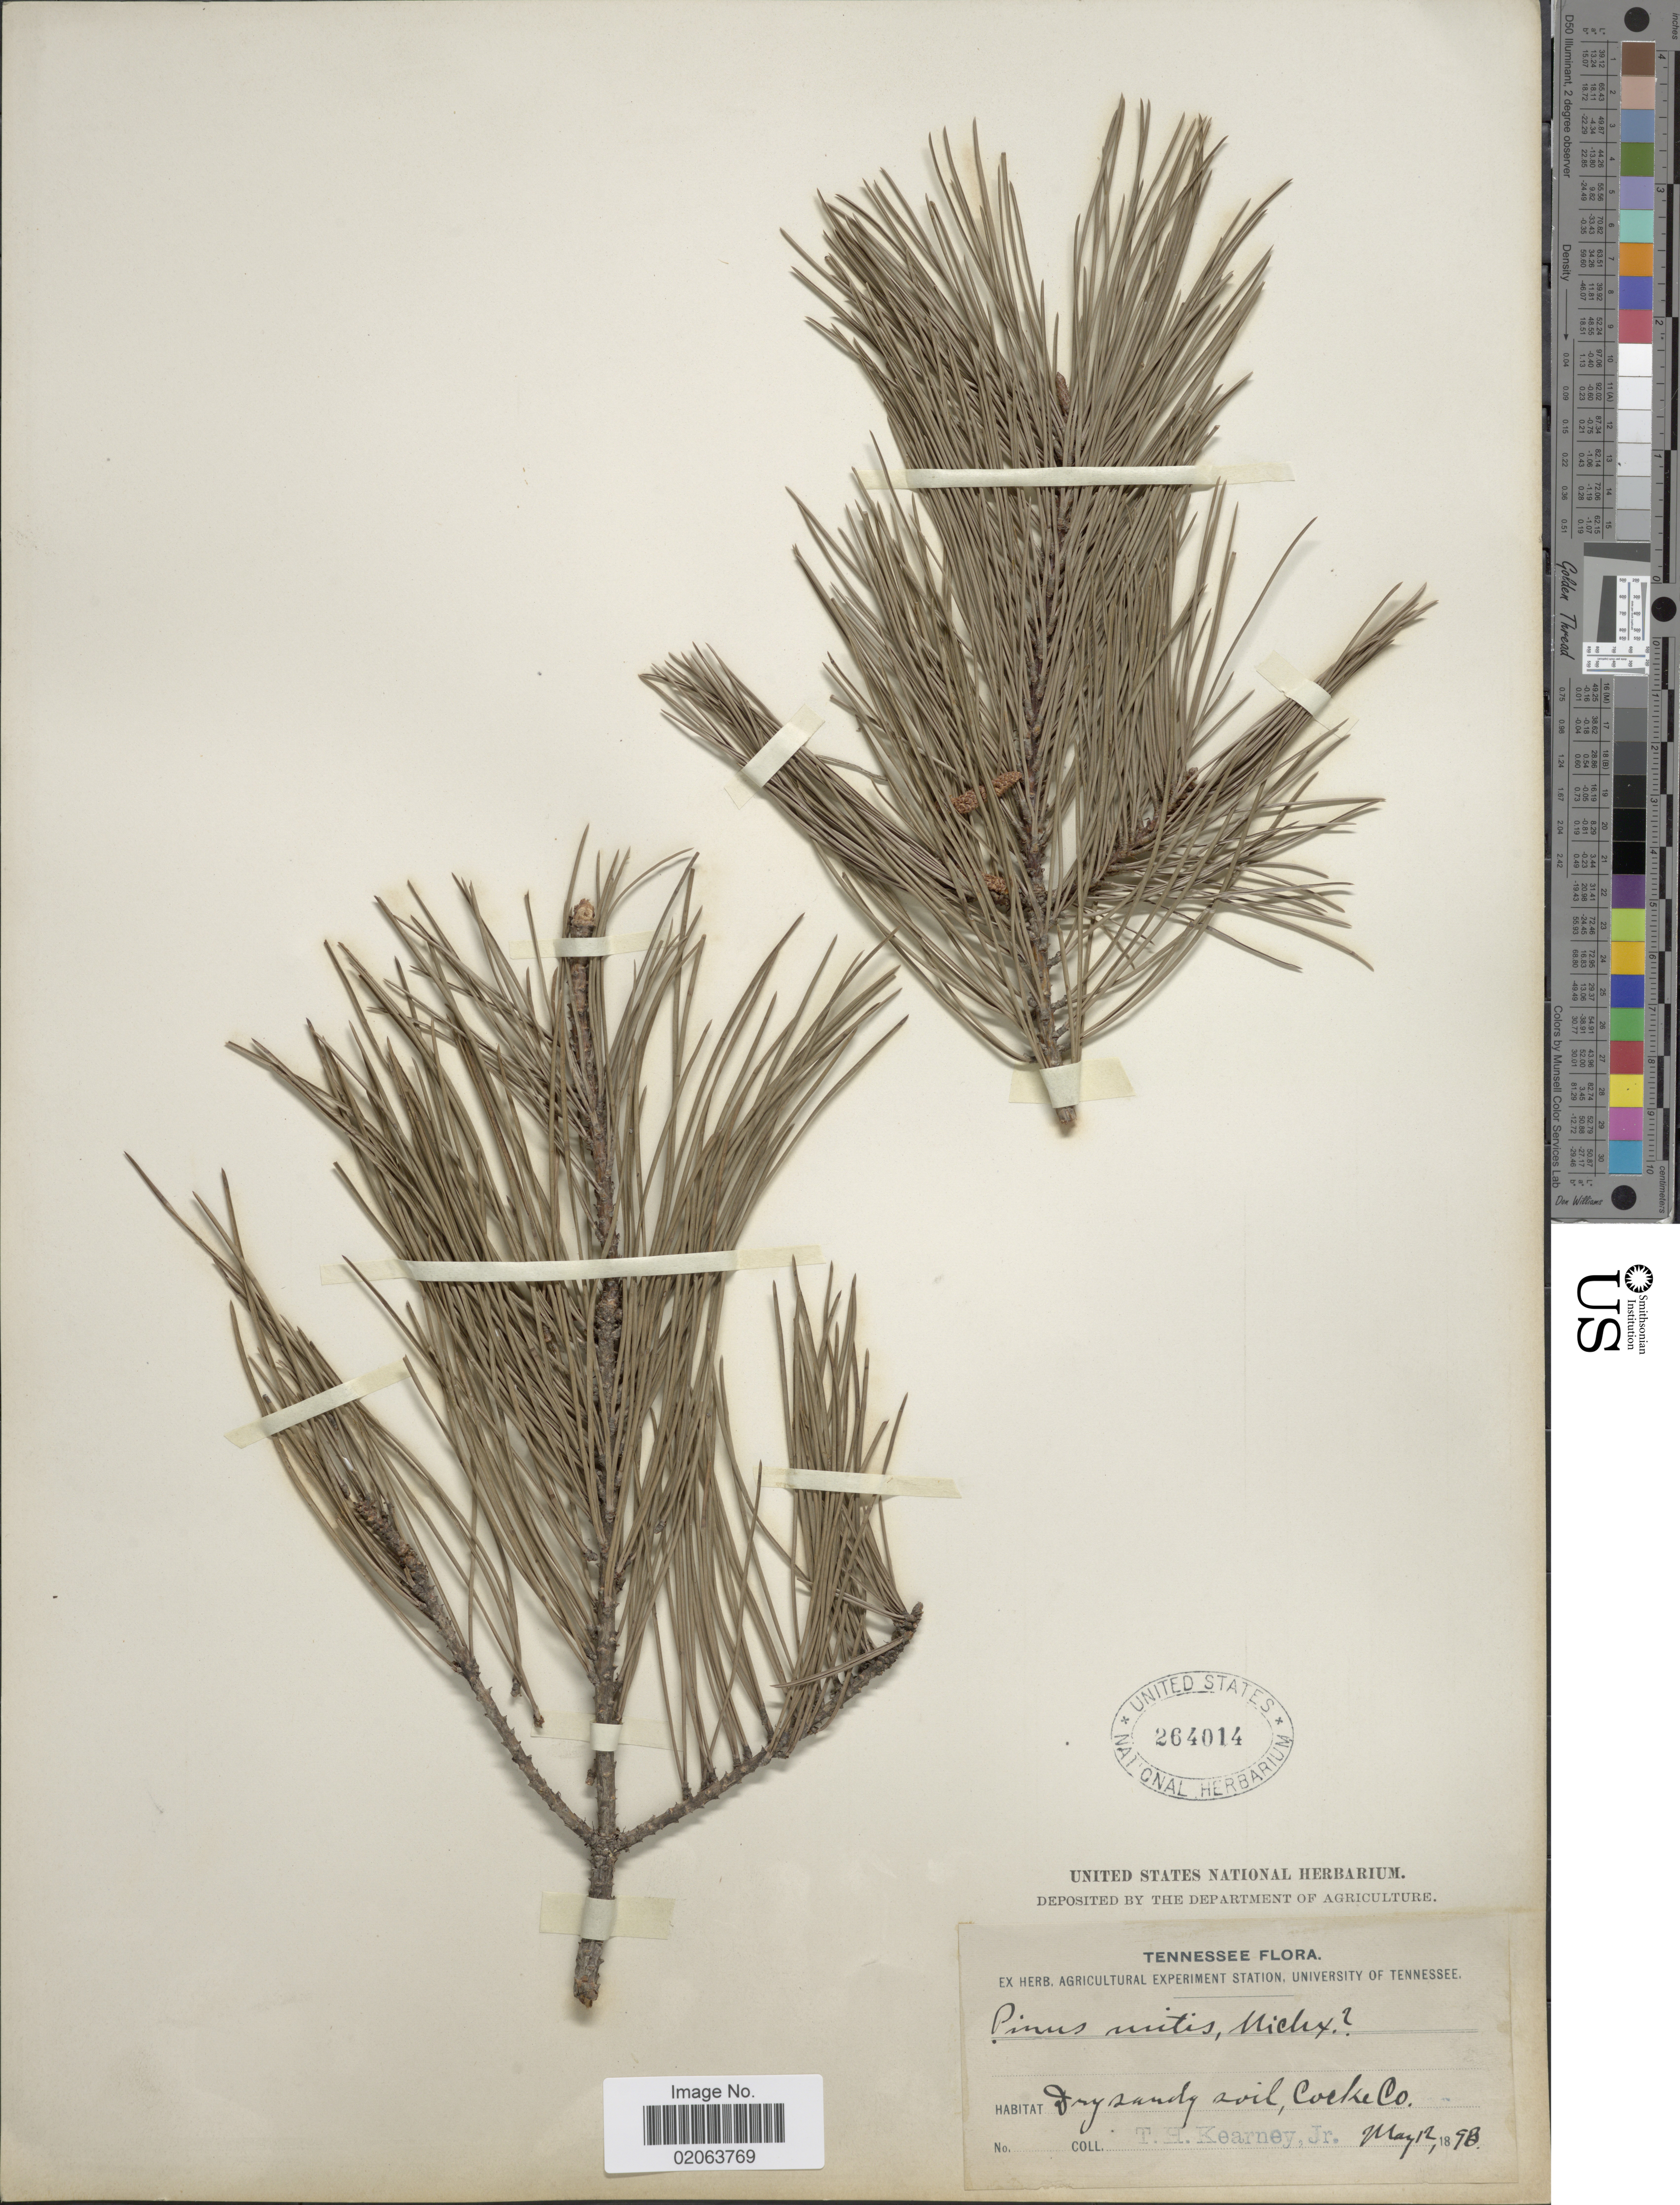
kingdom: Plantae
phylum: Tracheophyta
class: Pinopsida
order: Pinales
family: Pinaceae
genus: Pinus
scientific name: Pinus echinata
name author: Mill.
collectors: T. H. Kearney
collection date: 1898-05-12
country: United States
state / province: Tennessee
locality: Dry sandy soil, Cocke Co.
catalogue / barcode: US 264014